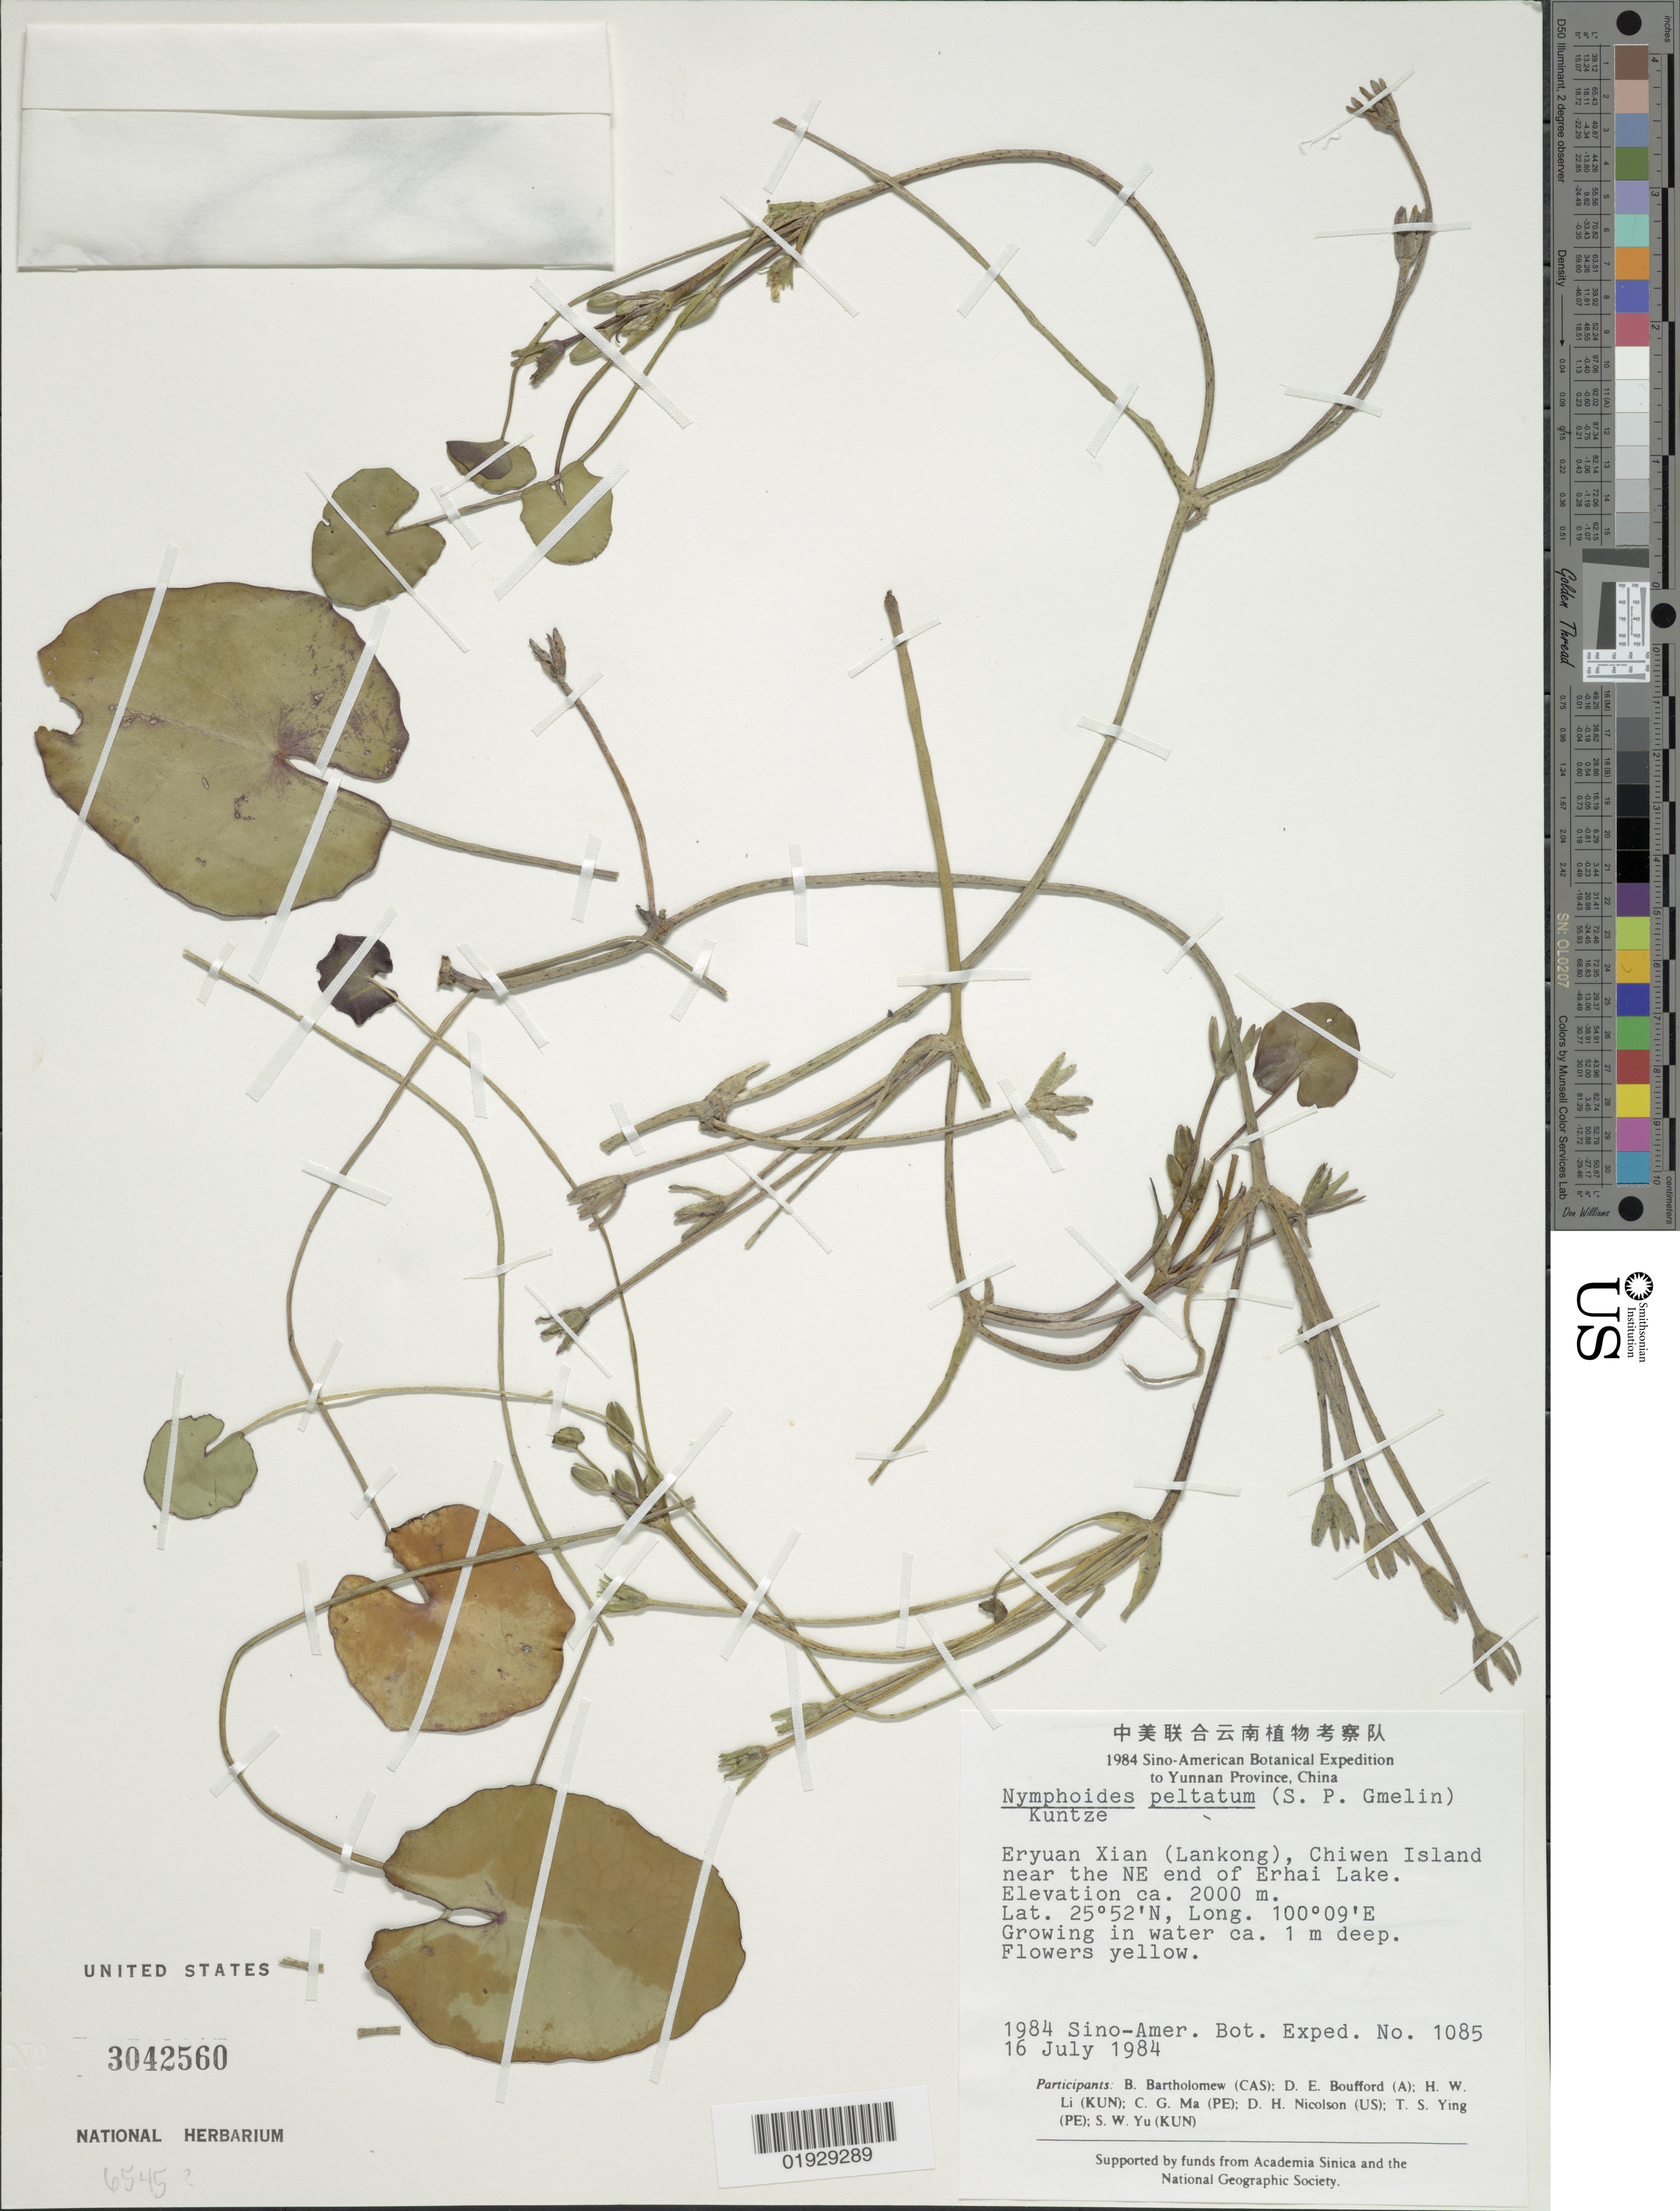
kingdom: Plantae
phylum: Tracheophyta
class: Magnoliopsida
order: Asterales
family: Menyanthaceae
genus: Nymphoides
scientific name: Nymphoides peltata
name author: (J.F. Gmel.) Britton & Rendle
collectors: Sino-Amer. Bot. Exped. 1984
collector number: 1085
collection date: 1984-07-16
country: China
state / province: Yunnan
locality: Yunnan Province. Eryuan Xian (Lankong), Chiwen Island near the NE end of Erhai Lake.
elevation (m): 2000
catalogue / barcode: US 3042560